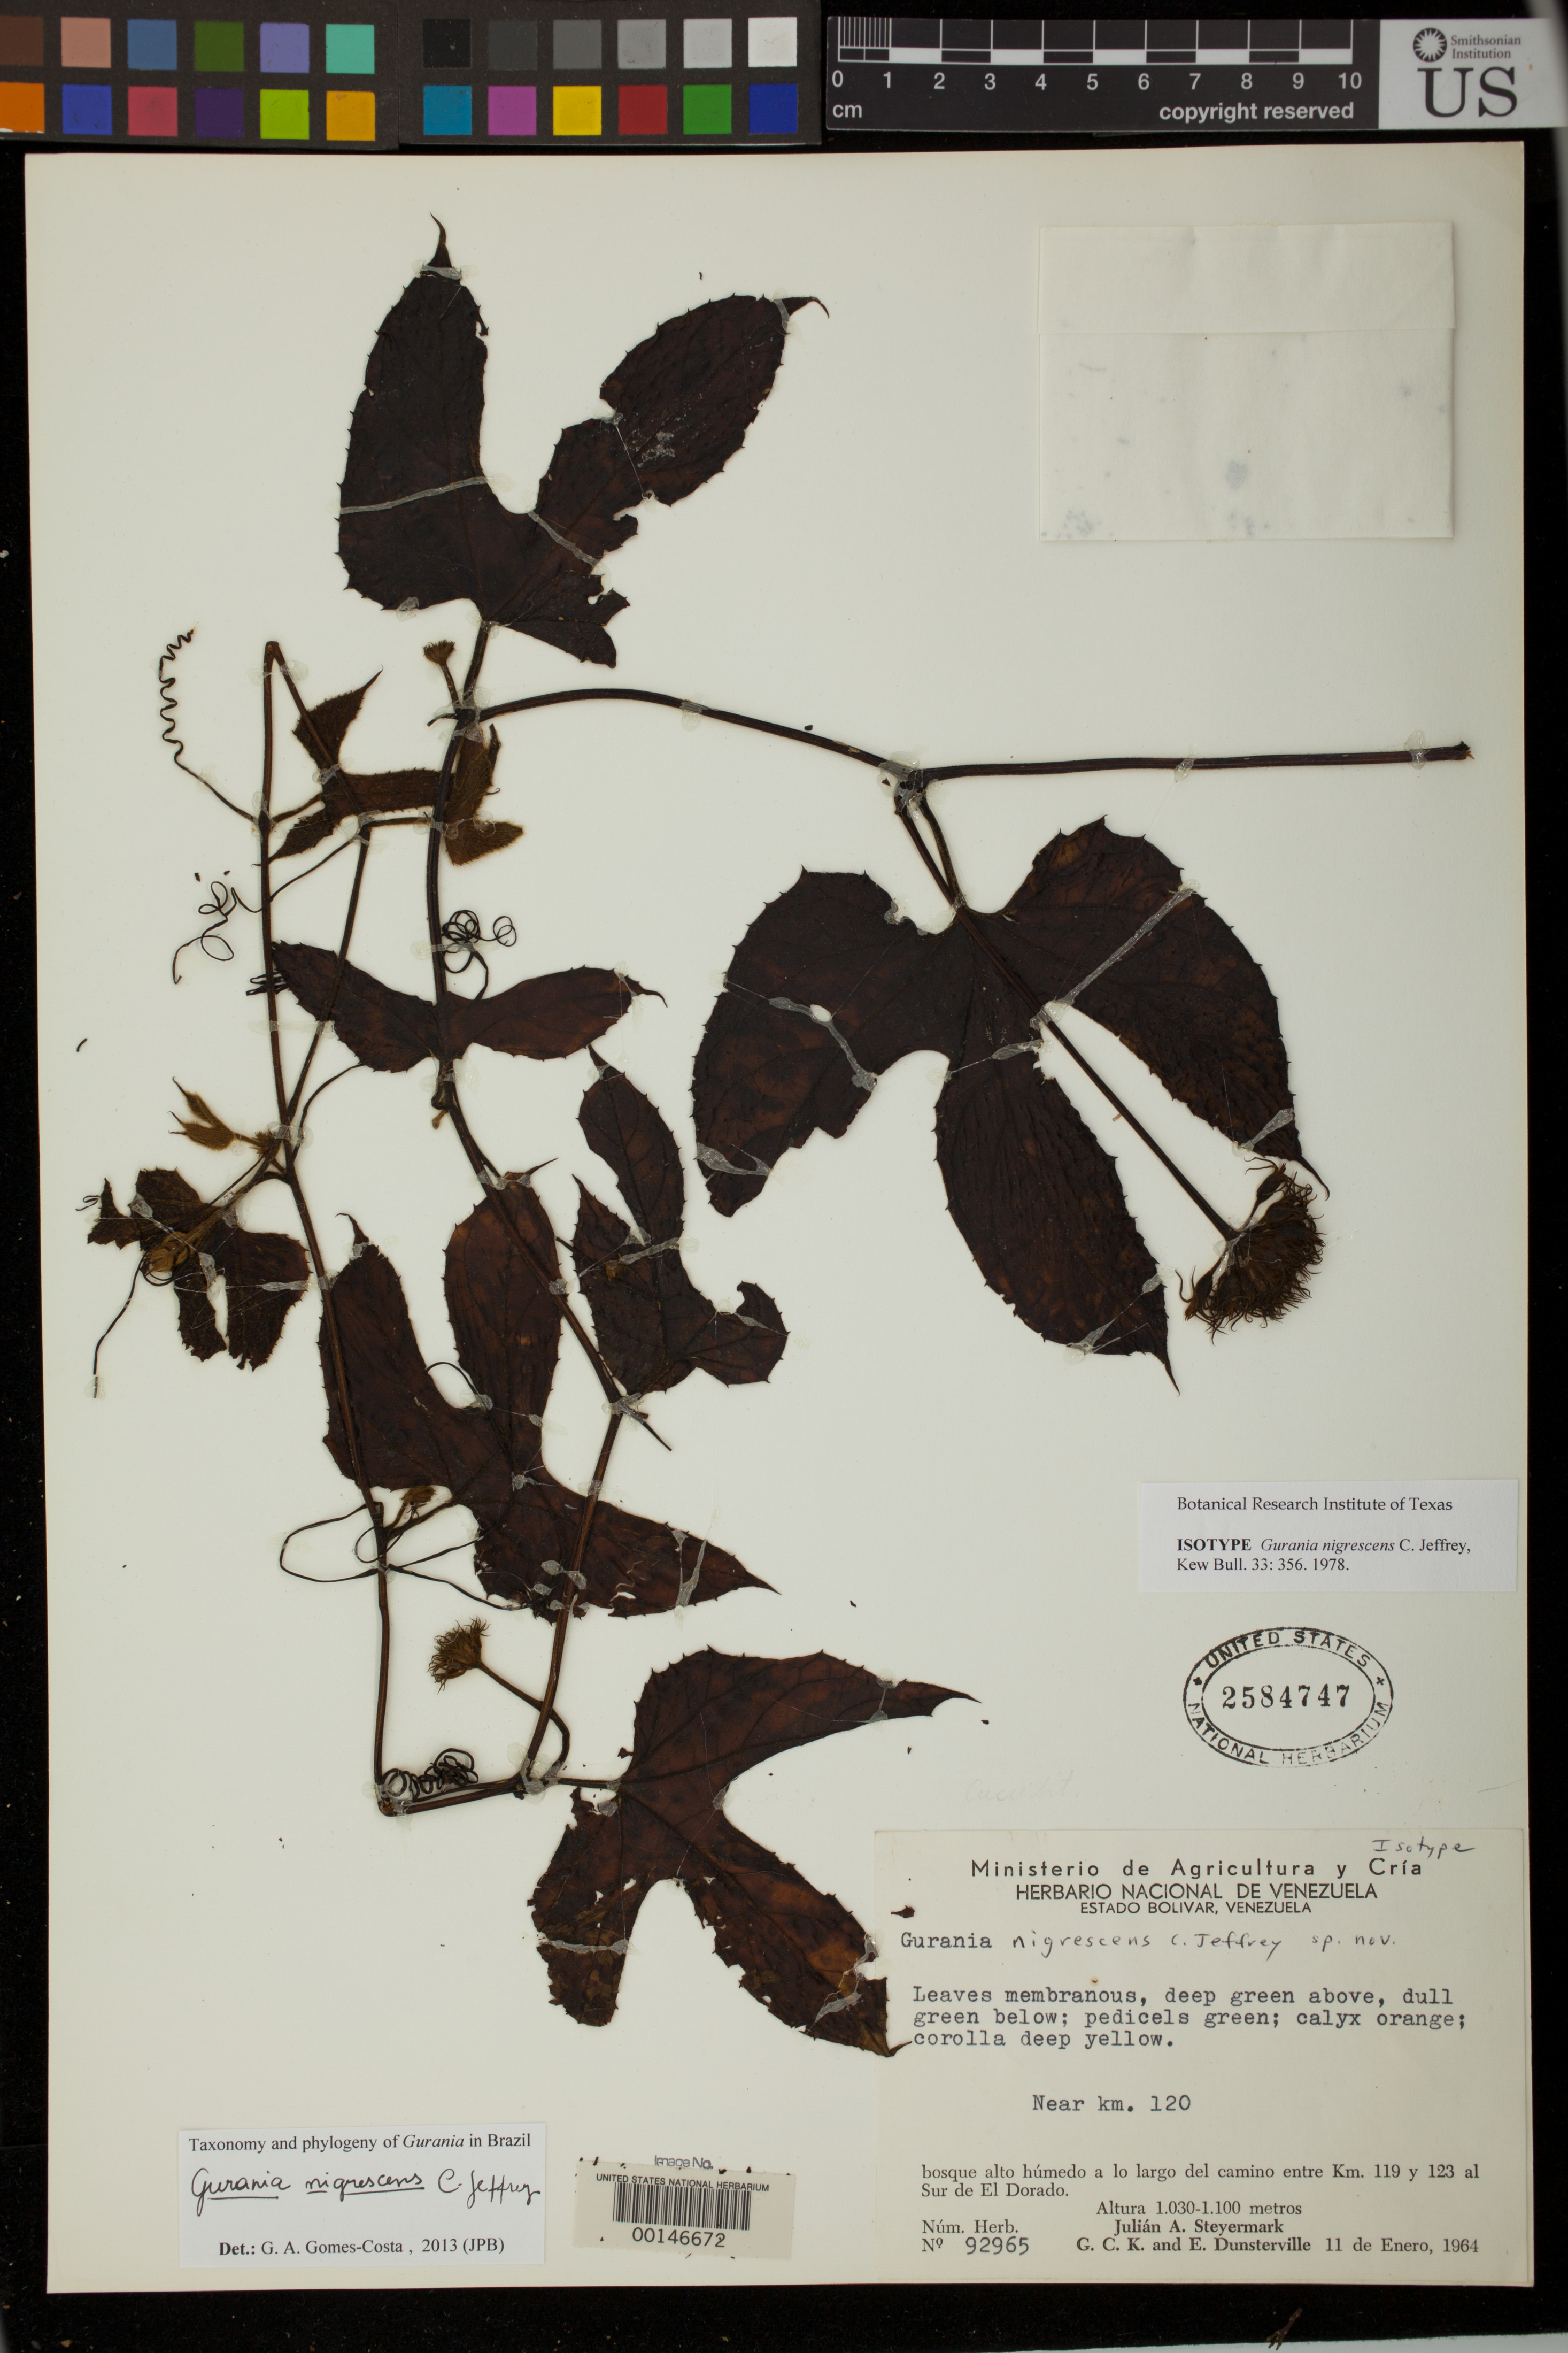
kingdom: Plantae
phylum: Tracheophyta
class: Magnoliopsida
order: Cucurbitales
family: Cucurbitaceae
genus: Gurania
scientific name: Gurania nigrescens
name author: C. Jeffrey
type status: Isotype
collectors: J. Steyermark, G. C. K. Dunsterville & G. C. K. Dunsterville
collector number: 92965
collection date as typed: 11 Jan 1964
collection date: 1964-01-11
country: Venezuela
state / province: Bolivar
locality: Between km 119 and 123, Sur de El Dorado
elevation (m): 1030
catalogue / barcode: US 2584747